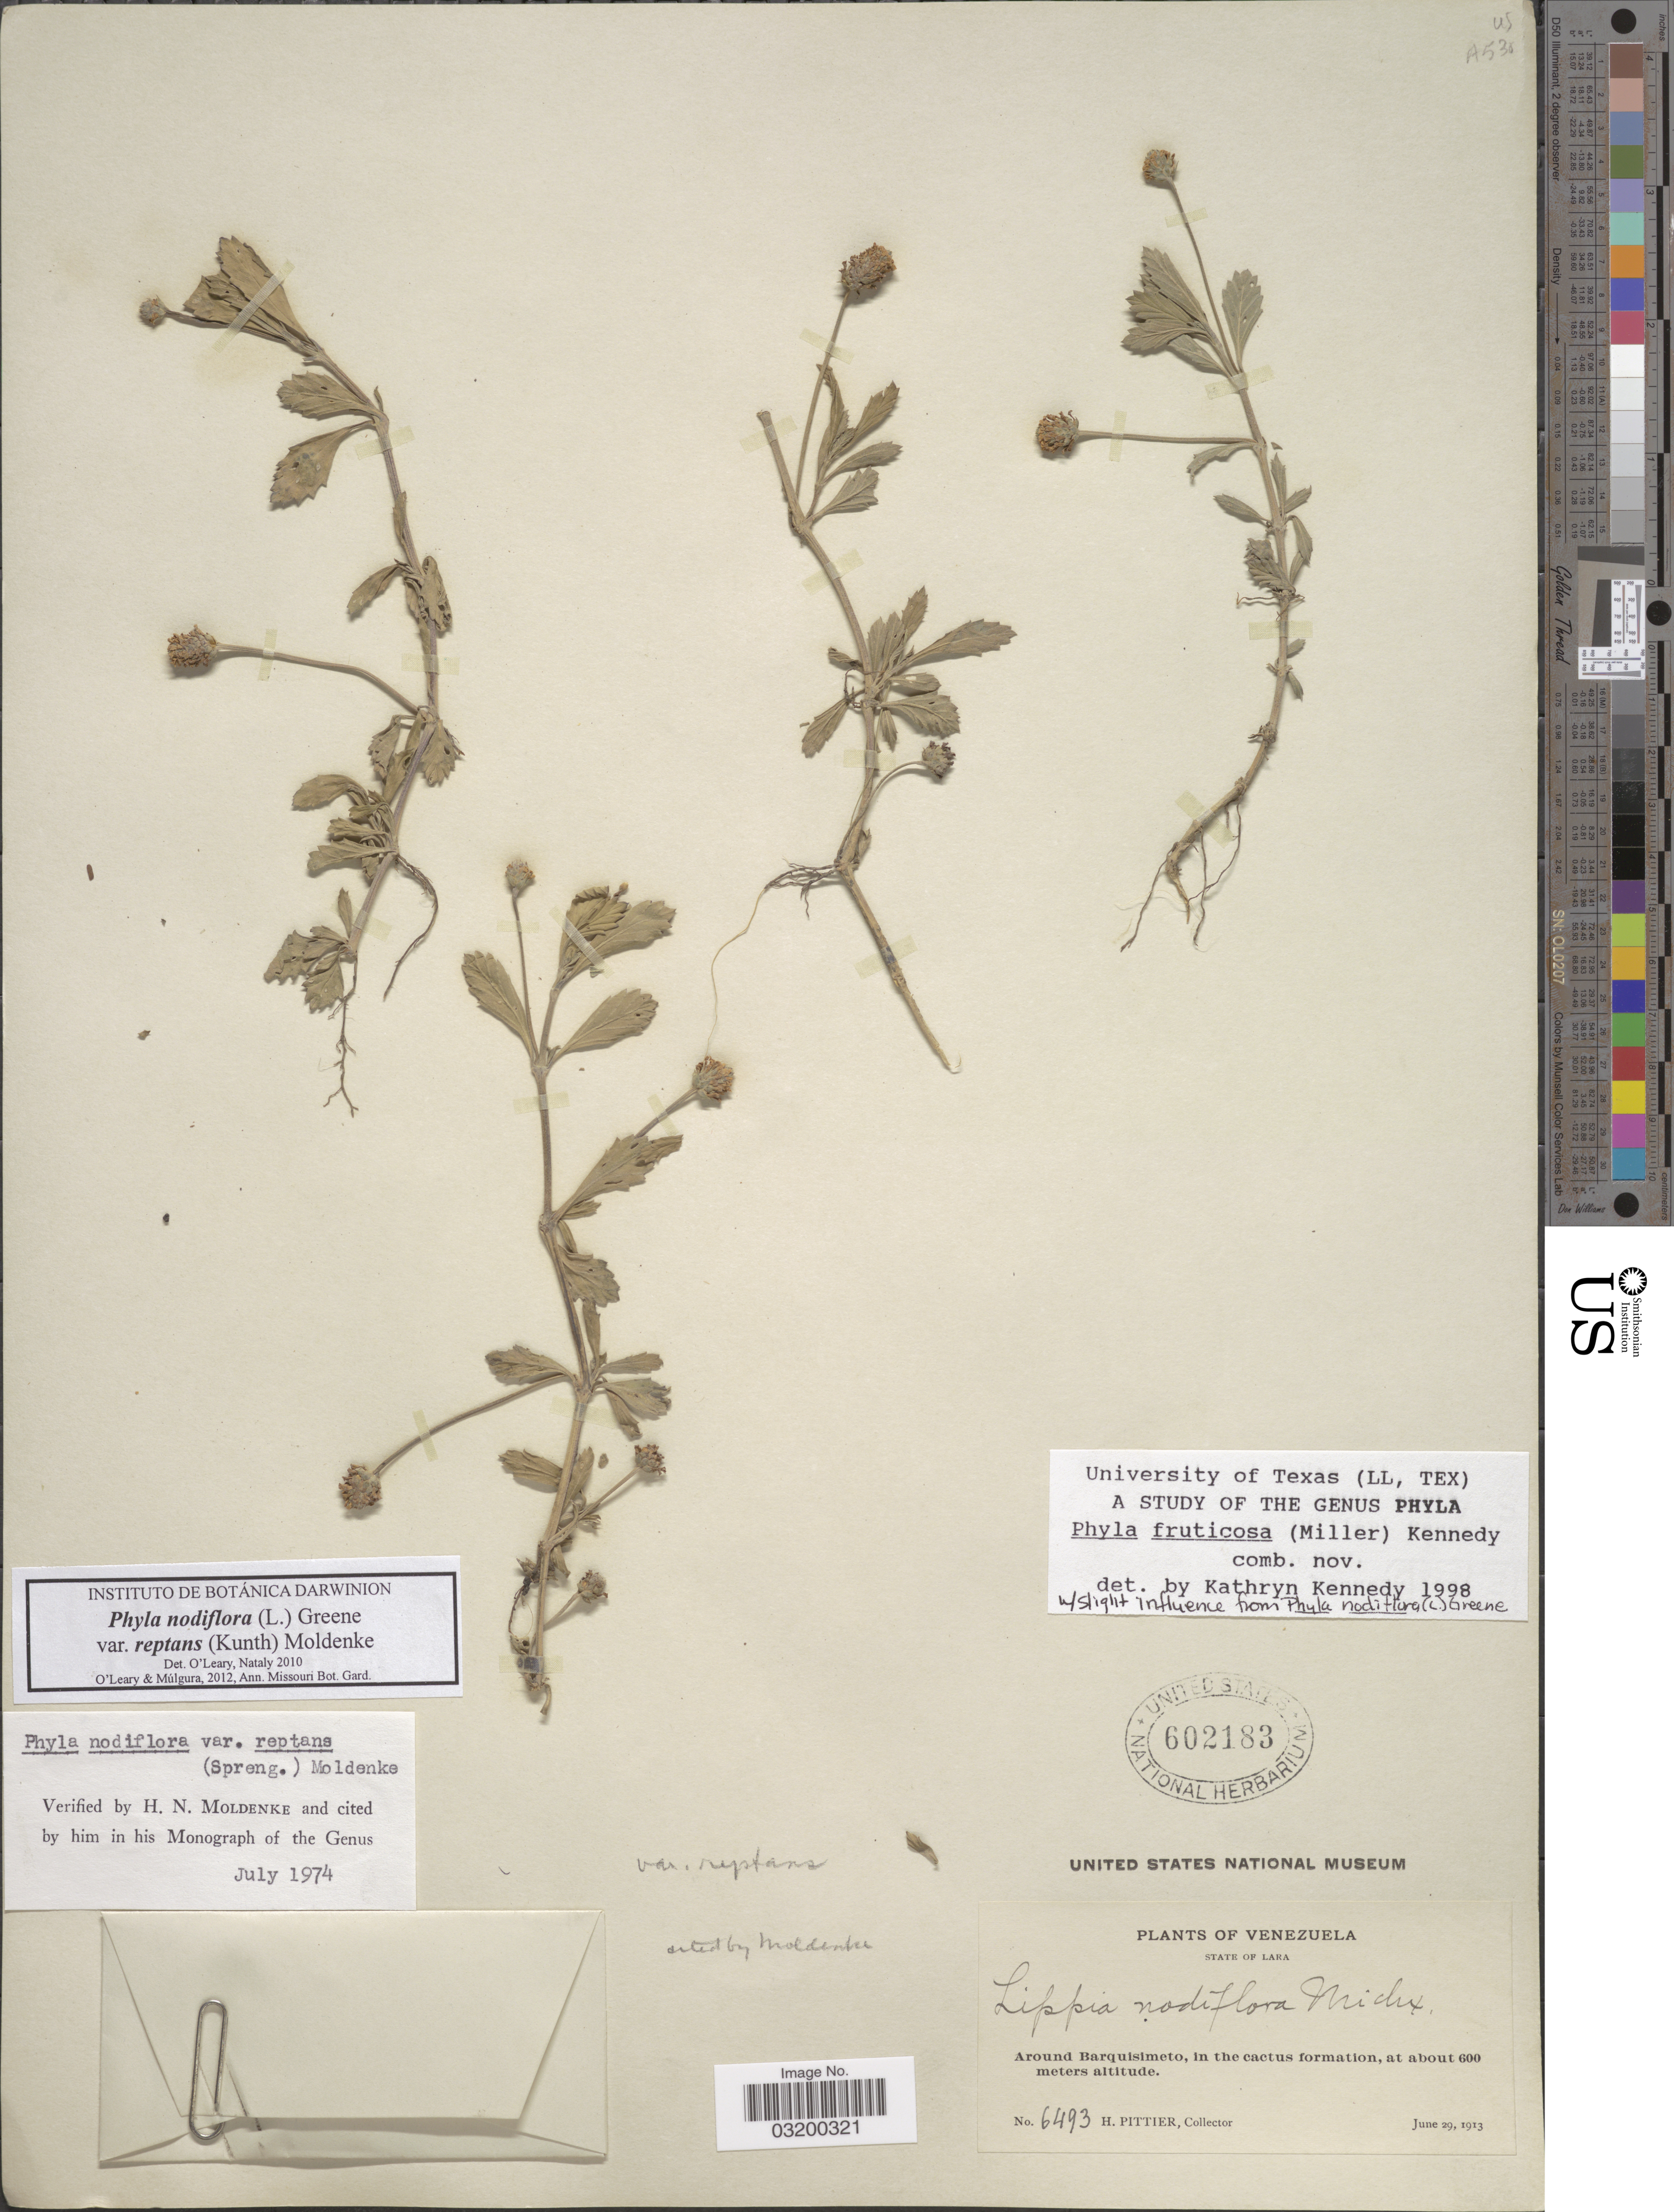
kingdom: Plantae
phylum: Tracheophyta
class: Magnoliopsida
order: Lamiales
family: Verbenaceae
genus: Phyla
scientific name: Phyla nodiflora var. reptans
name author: (Kunth) Moldenke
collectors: H. F. Pittier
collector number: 6493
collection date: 1913-06-29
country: Venezuela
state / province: Lara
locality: Around Barquisimeto, in the cactus formation.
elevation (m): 600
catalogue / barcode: US 602183